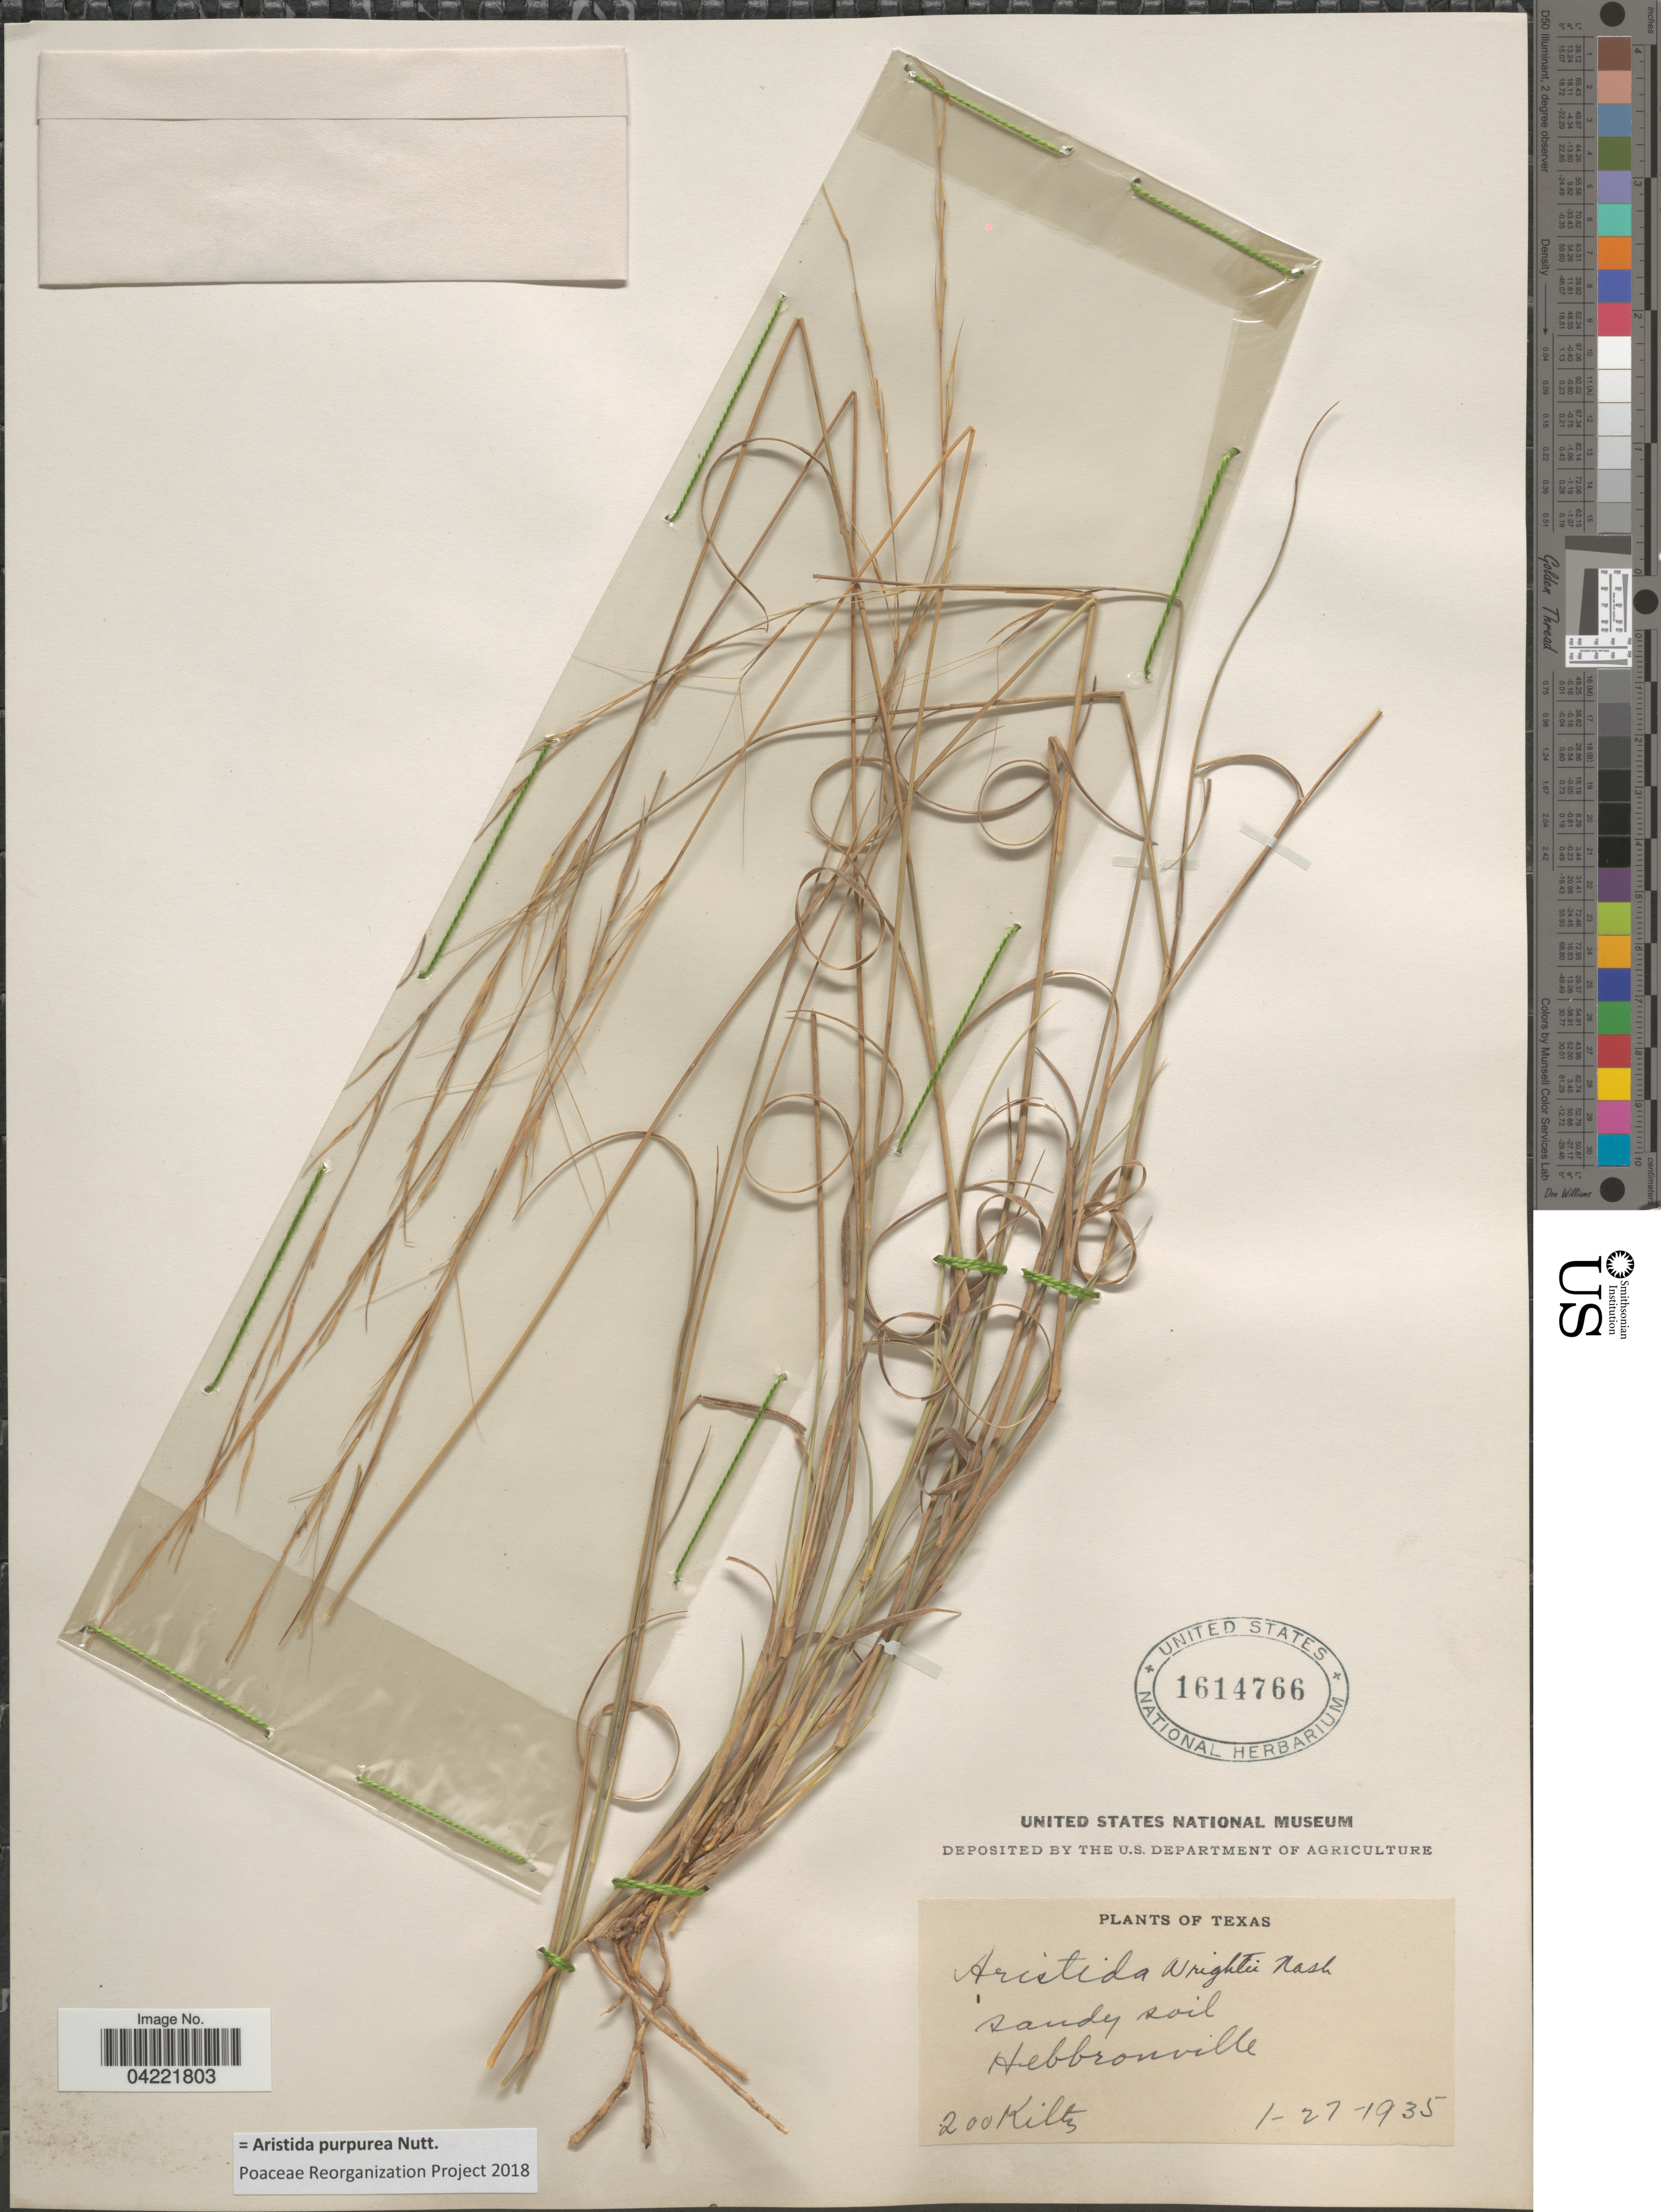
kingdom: Plantae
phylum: Tracheophyta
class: Liliopsida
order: Poales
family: Poaceae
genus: Aristida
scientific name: Aristida purpurea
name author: Nutt.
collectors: Kiltz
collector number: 200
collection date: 1935-01-27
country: United States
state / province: Texas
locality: Hebbronville.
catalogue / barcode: US 1614766